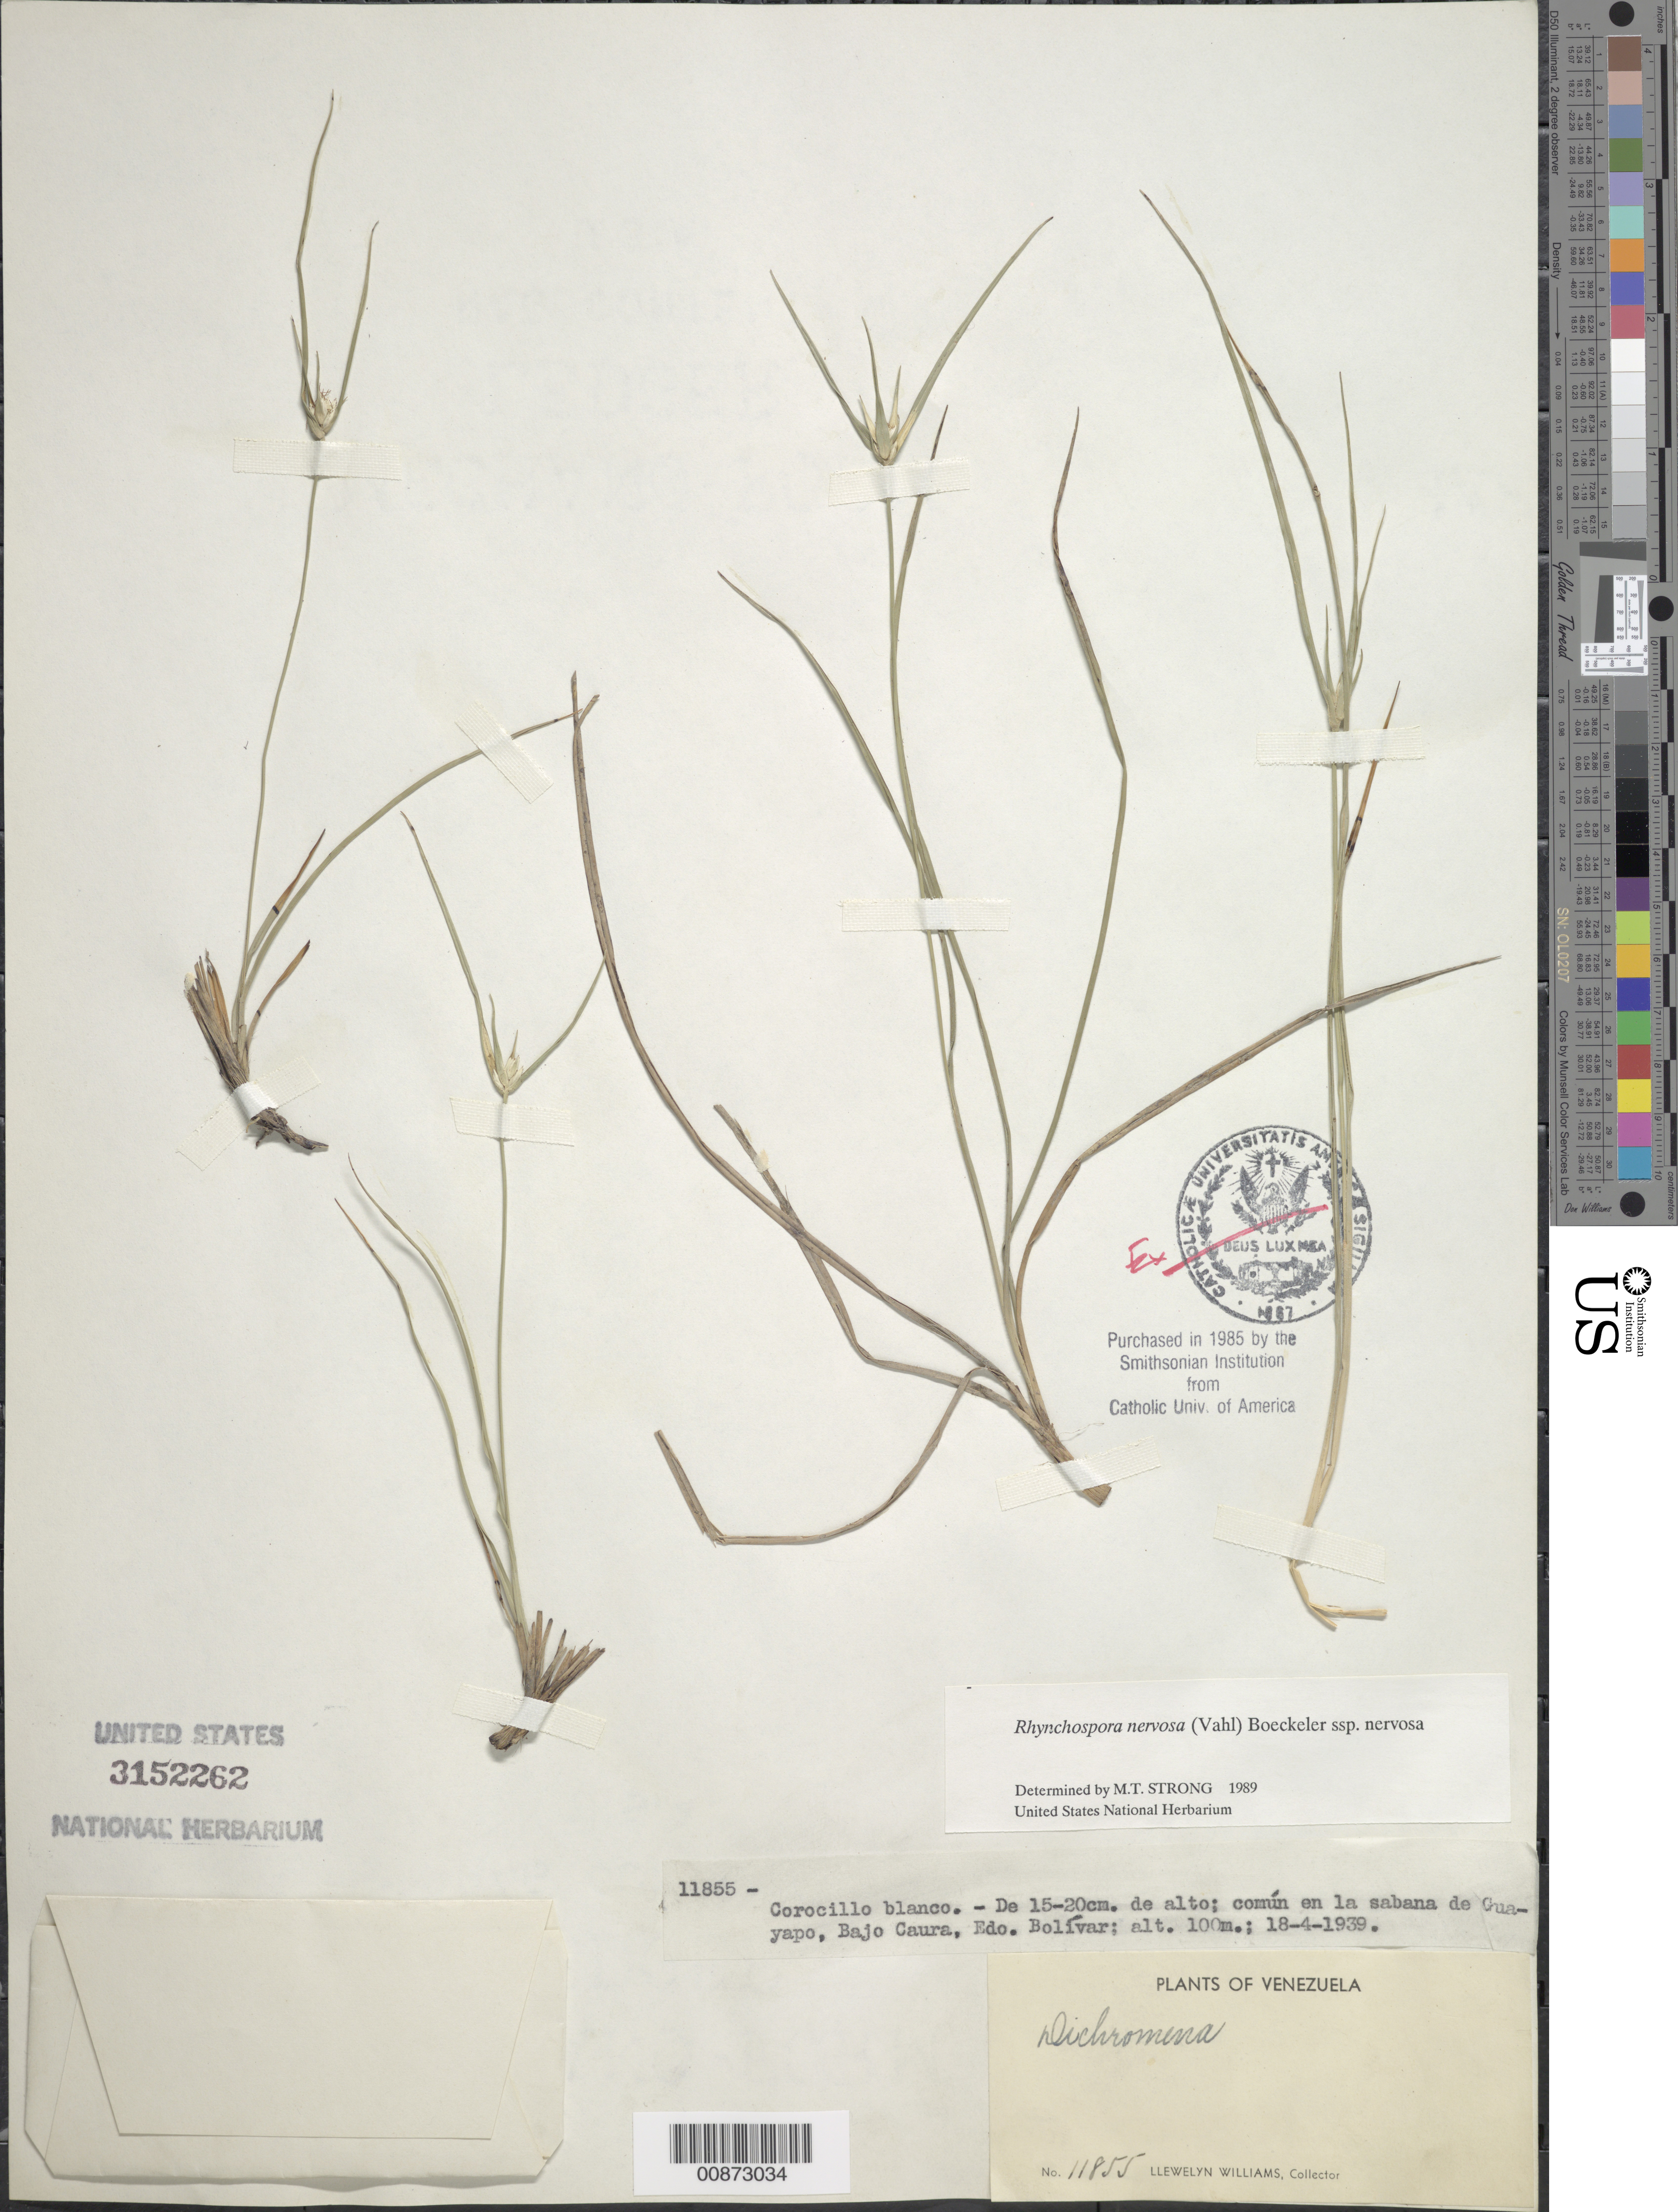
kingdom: Plantae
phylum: Tracheophyta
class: Liliopsida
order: Poales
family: Cyperaceae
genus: Rhynchospora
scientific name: Rhynchospora nervosa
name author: (Vahl) Boeckeler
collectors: Ll. Williams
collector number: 11855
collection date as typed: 18-Apr-39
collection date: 1939-04-18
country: Venezuela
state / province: Bolívar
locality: Guayapo, Bajo Caura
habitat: Savanna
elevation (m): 100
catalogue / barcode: US 3152262